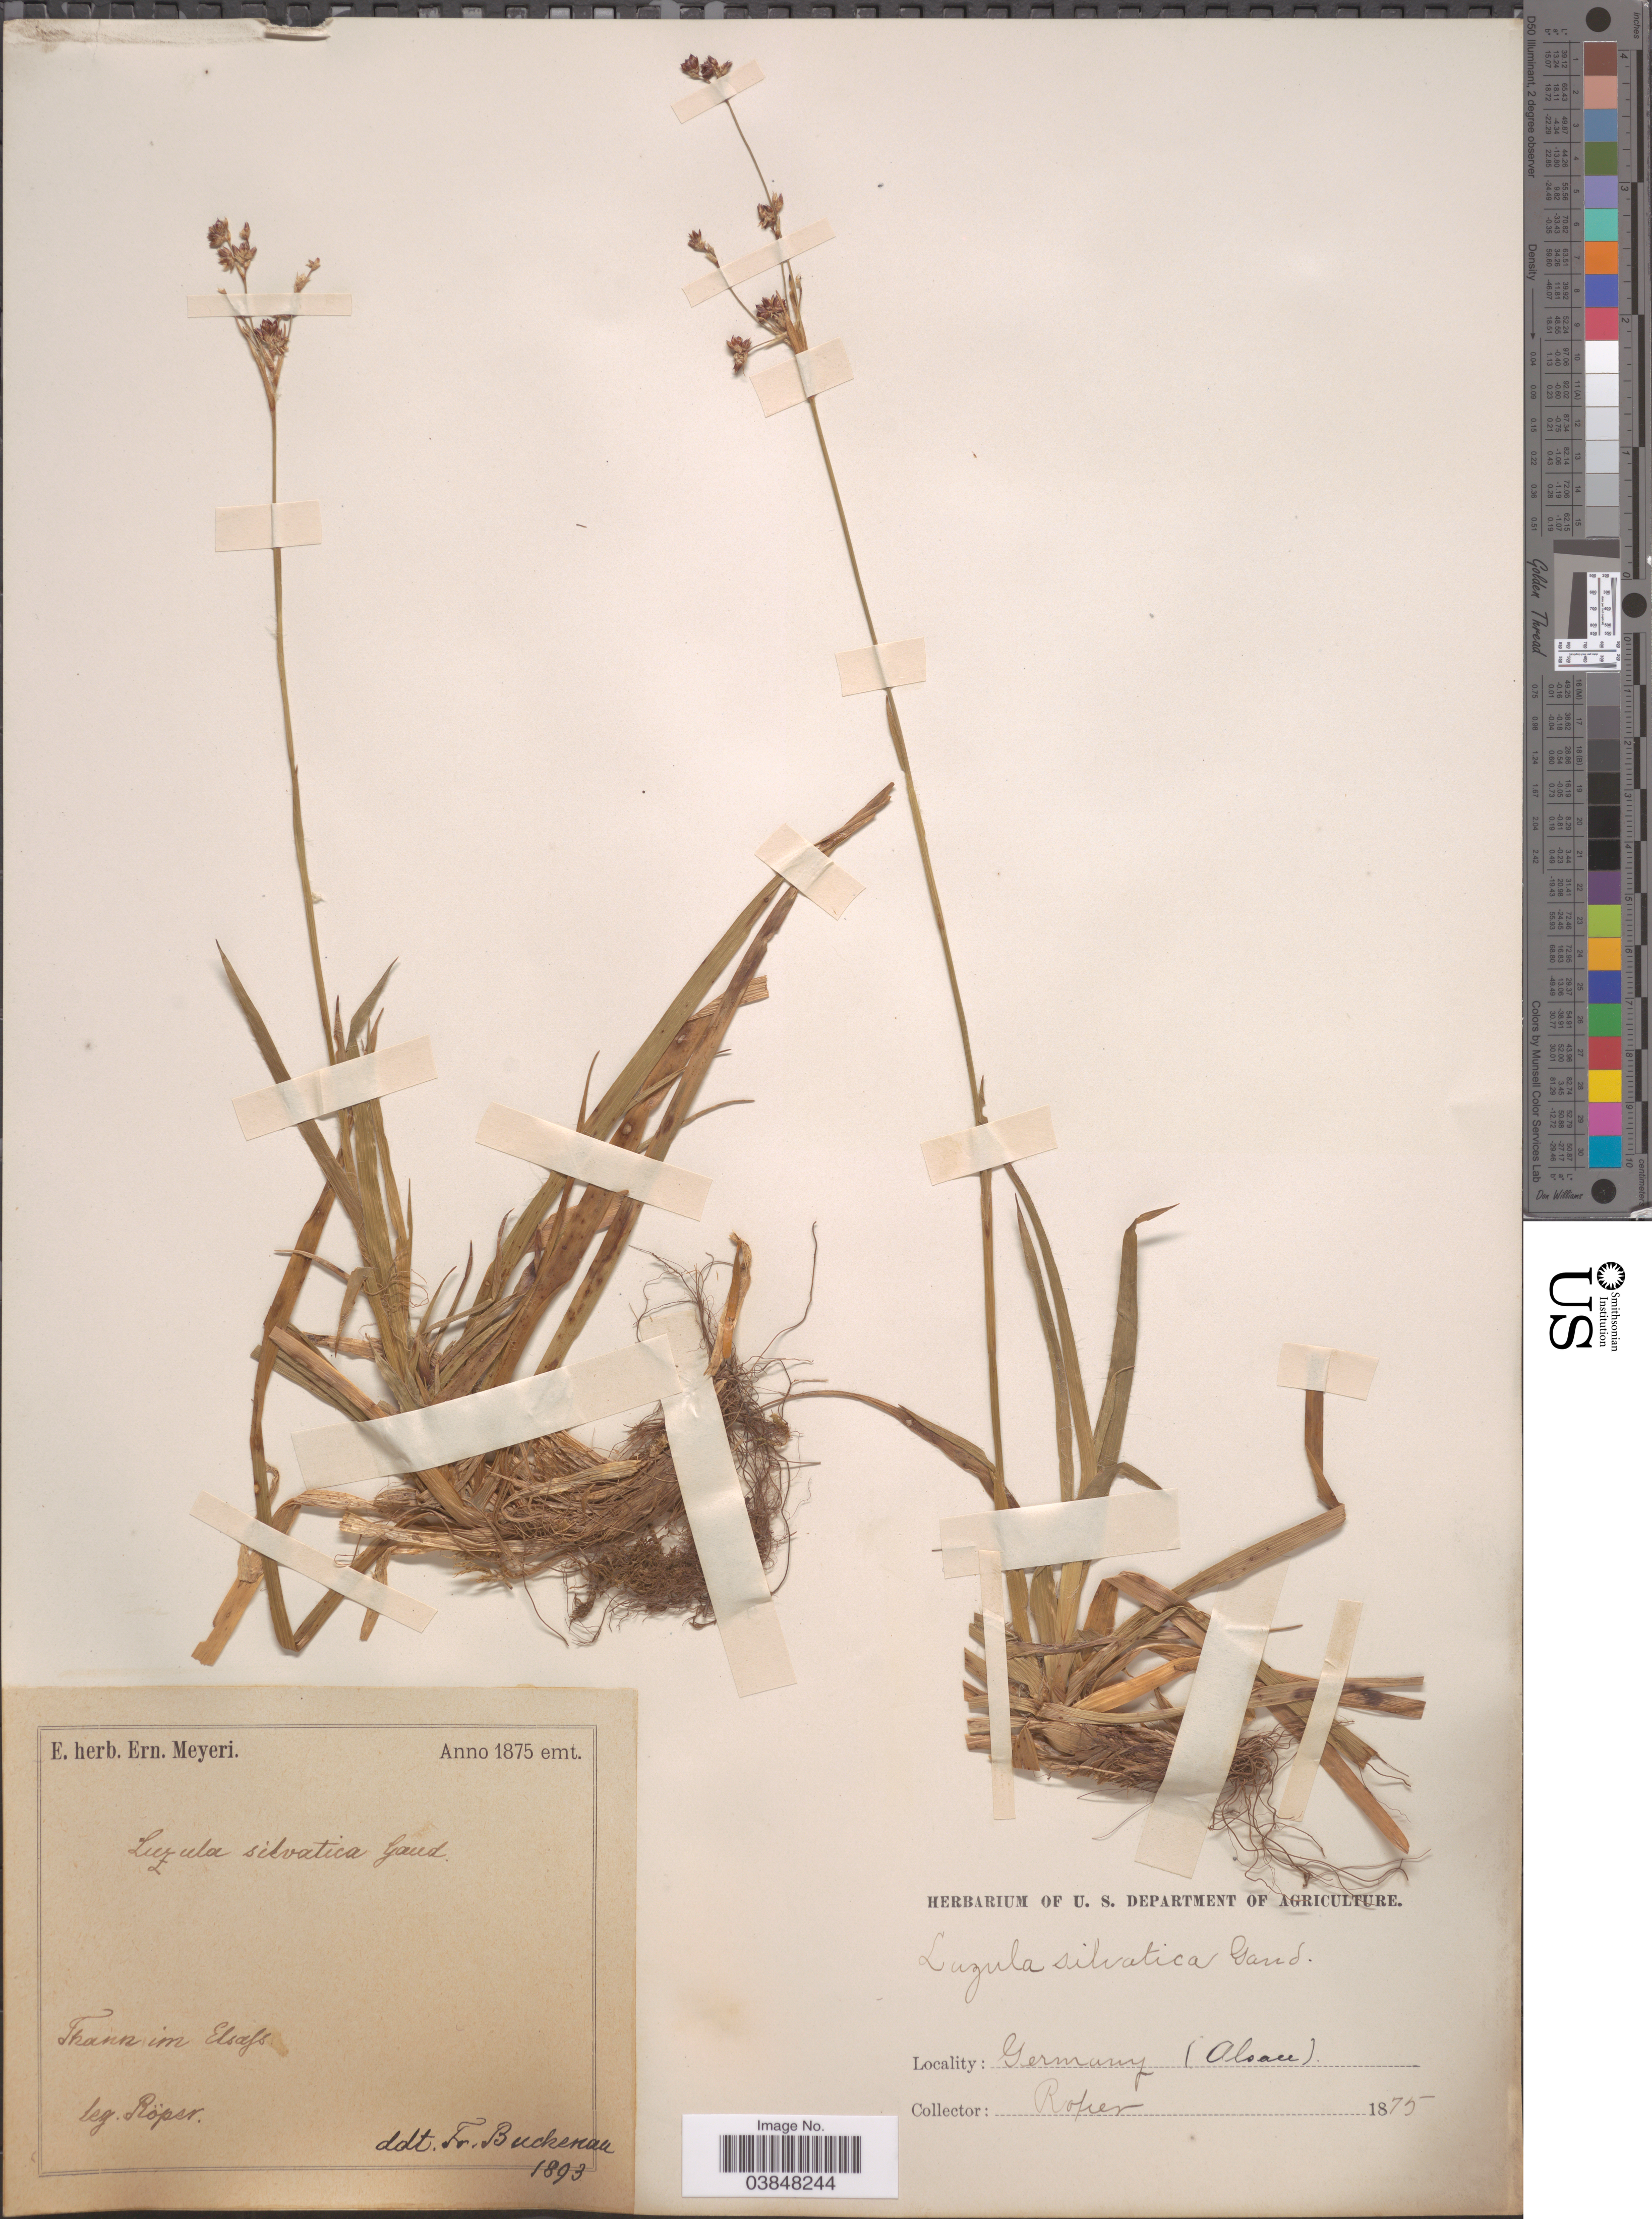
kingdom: Plantae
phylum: Tracheophyta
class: Liliopsida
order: Poales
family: Juncaceae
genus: Luzula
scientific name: Luzula sylvatica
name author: (Huds.) Gaudin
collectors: Röper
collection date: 1875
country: France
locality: Thann im Elsass. Germany (Alsace).